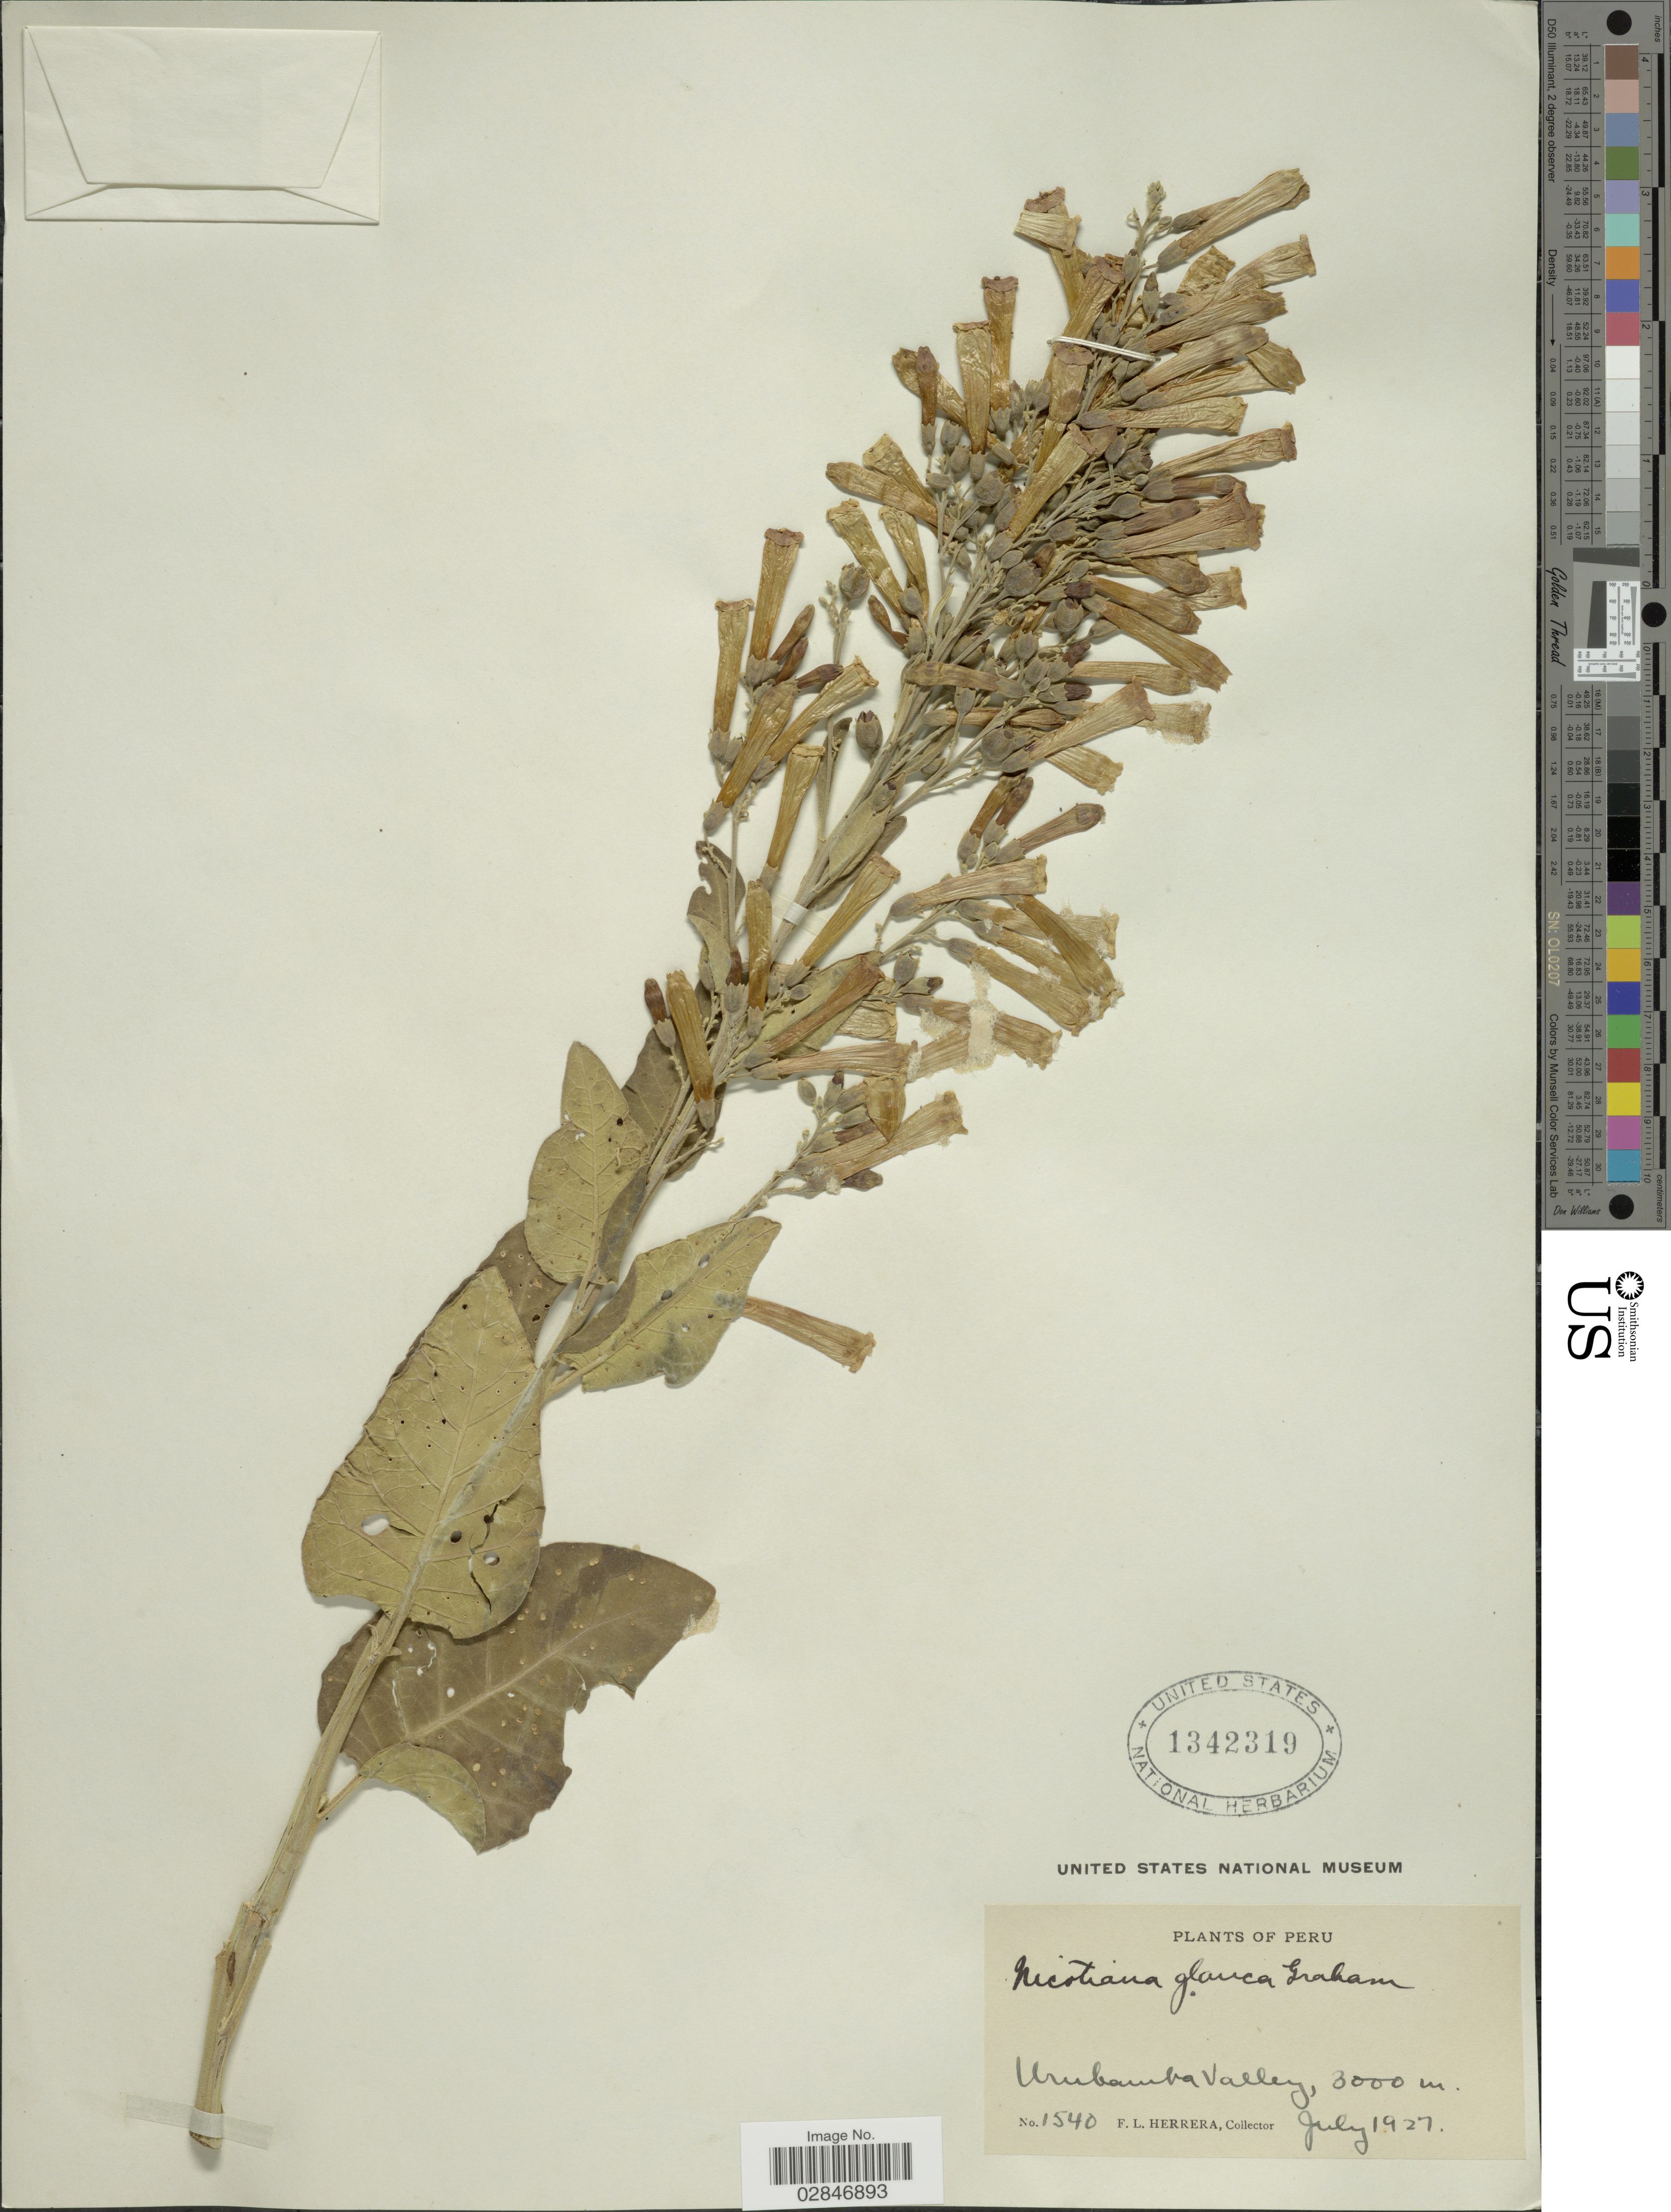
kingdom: Plantae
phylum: Tracheophyta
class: Magnoliopsida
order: Solanales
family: Solanaceae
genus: Nicotiana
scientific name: Nicotiana glauca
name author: Graham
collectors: F. L. Herrera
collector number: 1540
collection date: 1927-07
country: Peru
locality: Urubamba Valley.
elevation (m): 3000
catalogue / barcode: US 1342319